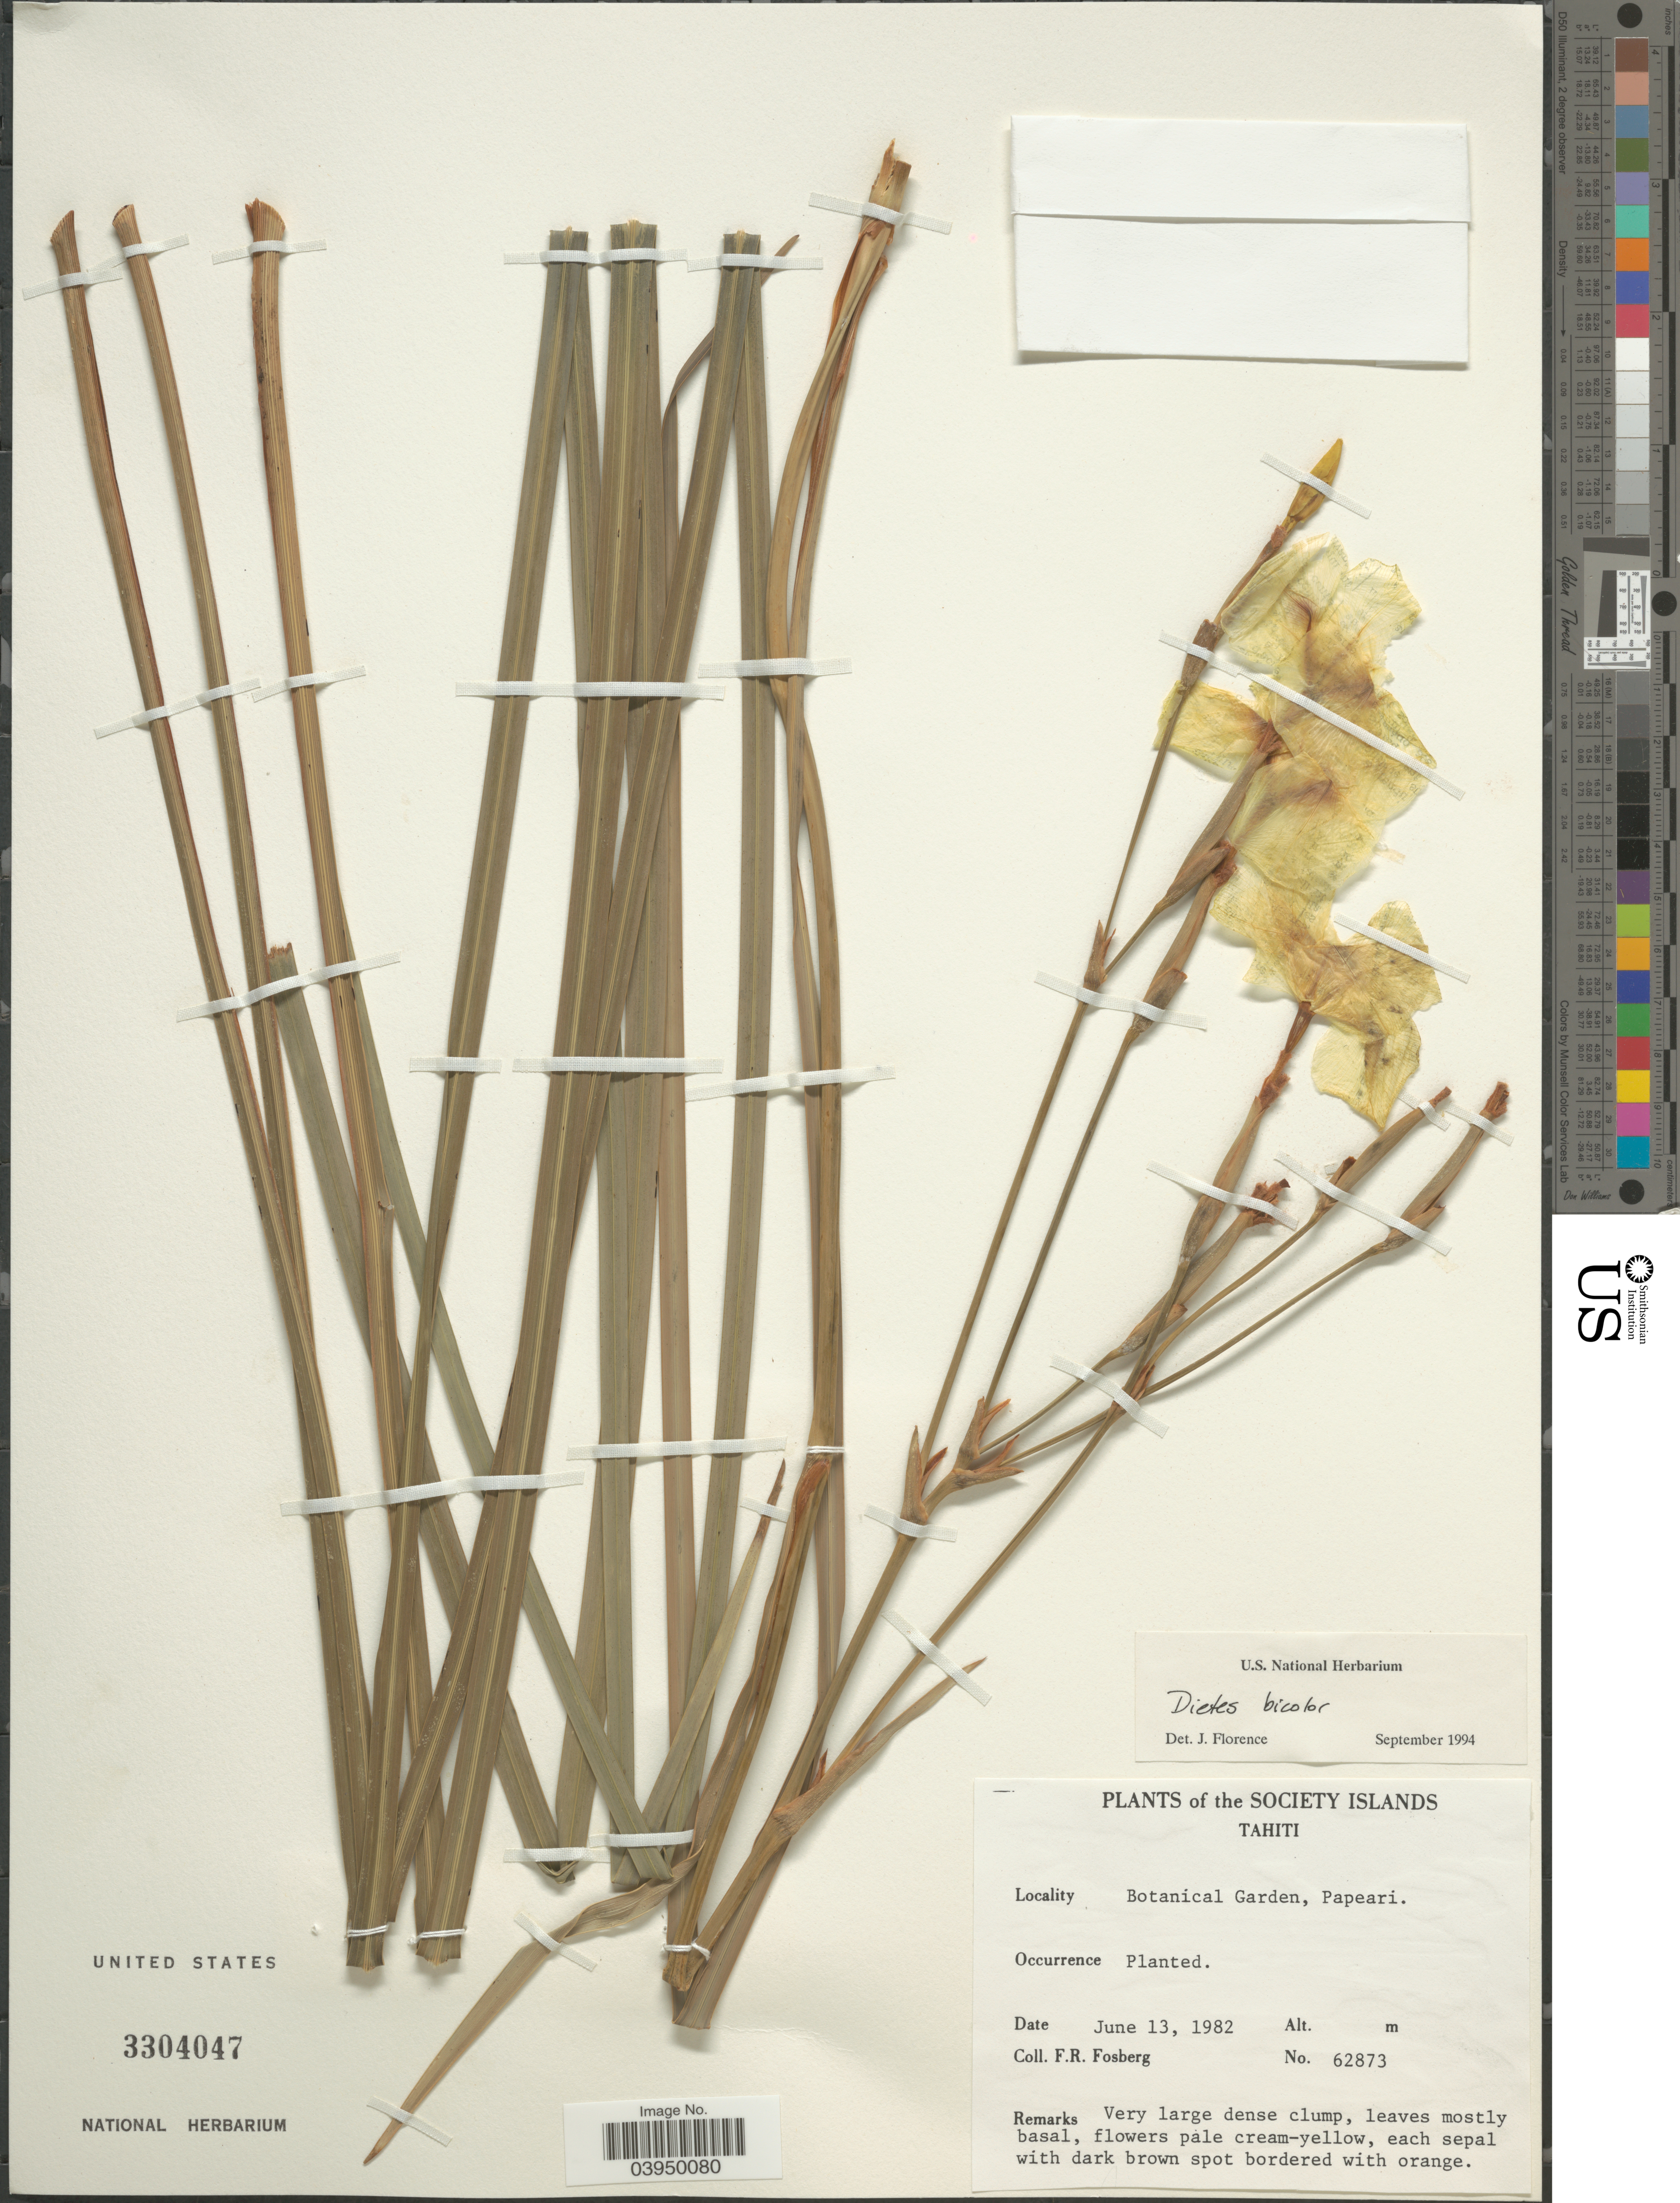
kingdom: Plantae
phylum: Tracheophyta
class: Liliopsida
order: Asparagales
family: Iridaceae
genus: Dietes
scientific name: Dietes sp.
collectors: F. R. Fosberg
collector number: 62873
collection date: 1982-06-13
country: French Polynesia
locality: Society Islands. Tahiti. Botanical Garden, Papeari.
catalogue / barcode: US 3304047